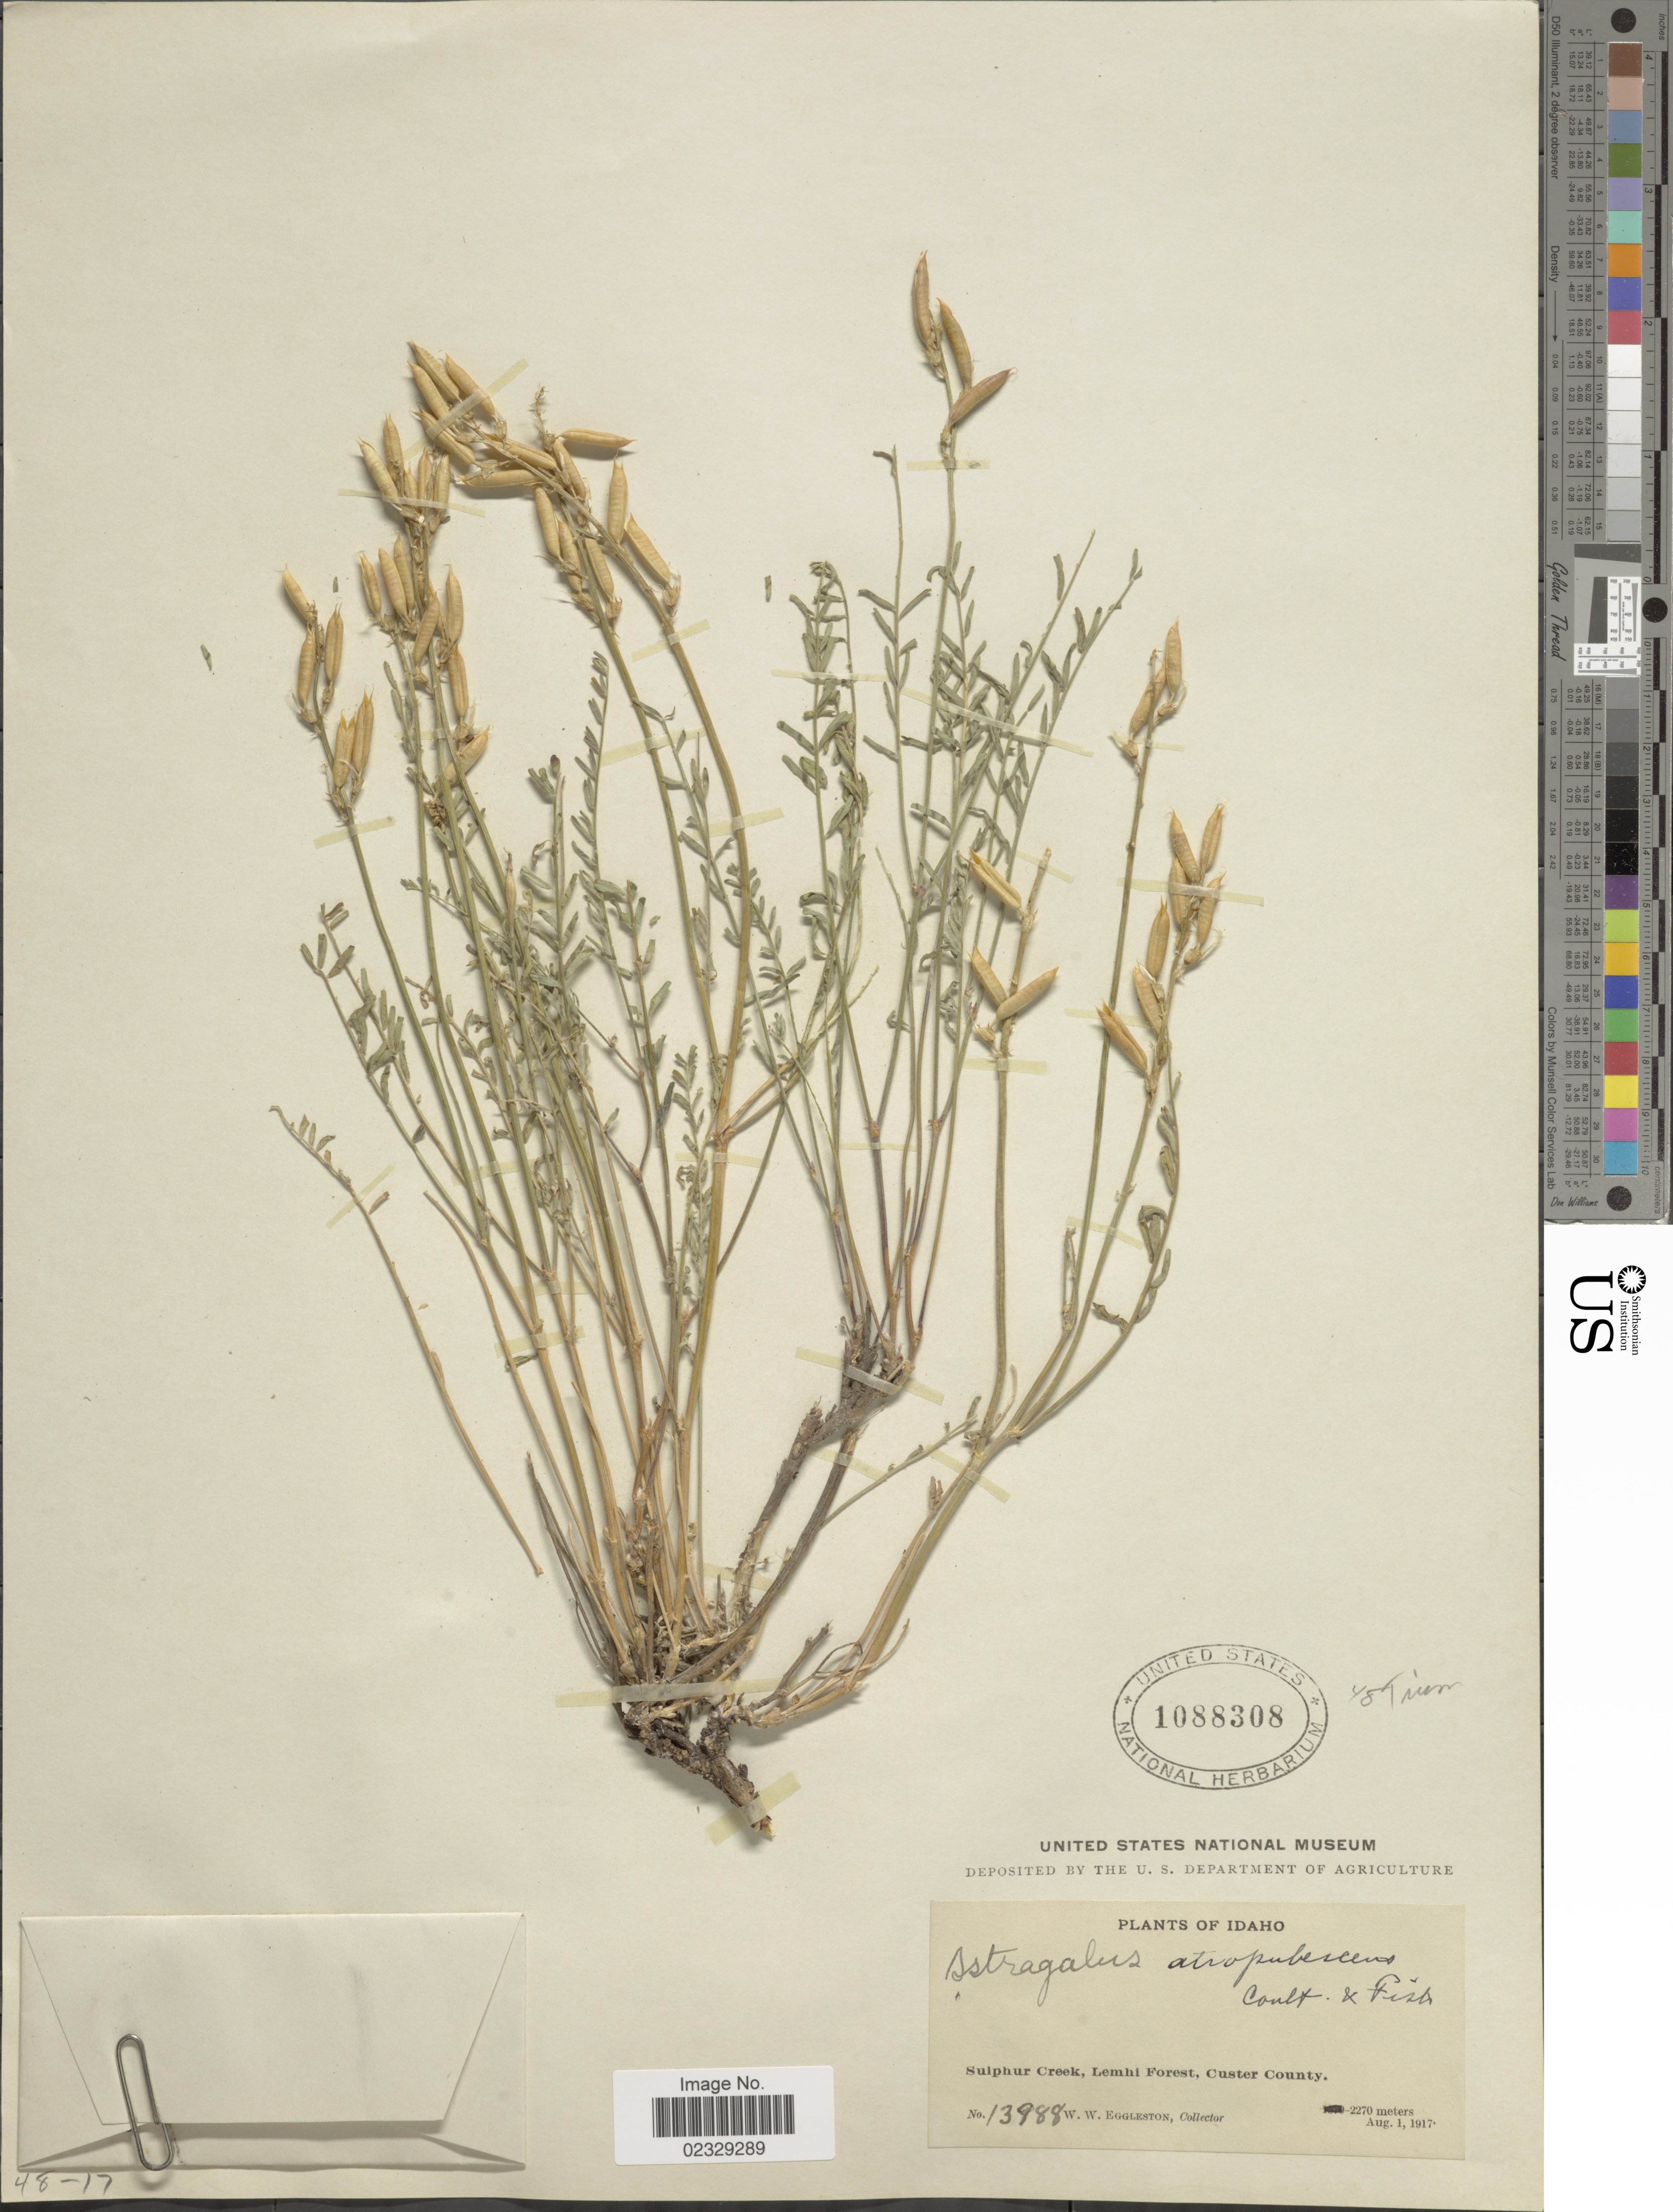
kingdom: Plantae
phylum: Tracheophyta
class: Magnoliopsida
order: Fabales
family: Fabaceae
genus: Astragalus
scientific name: Astragalus atropubescens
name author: J.M. Coult. & Fisher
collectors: W. W. Eggleston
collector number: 13888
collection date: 1917-08-01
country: United States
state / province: Idaho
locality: Sulphur Creek, Lemhi Forest, Custer County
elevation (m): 2270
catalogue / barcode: US 1088308